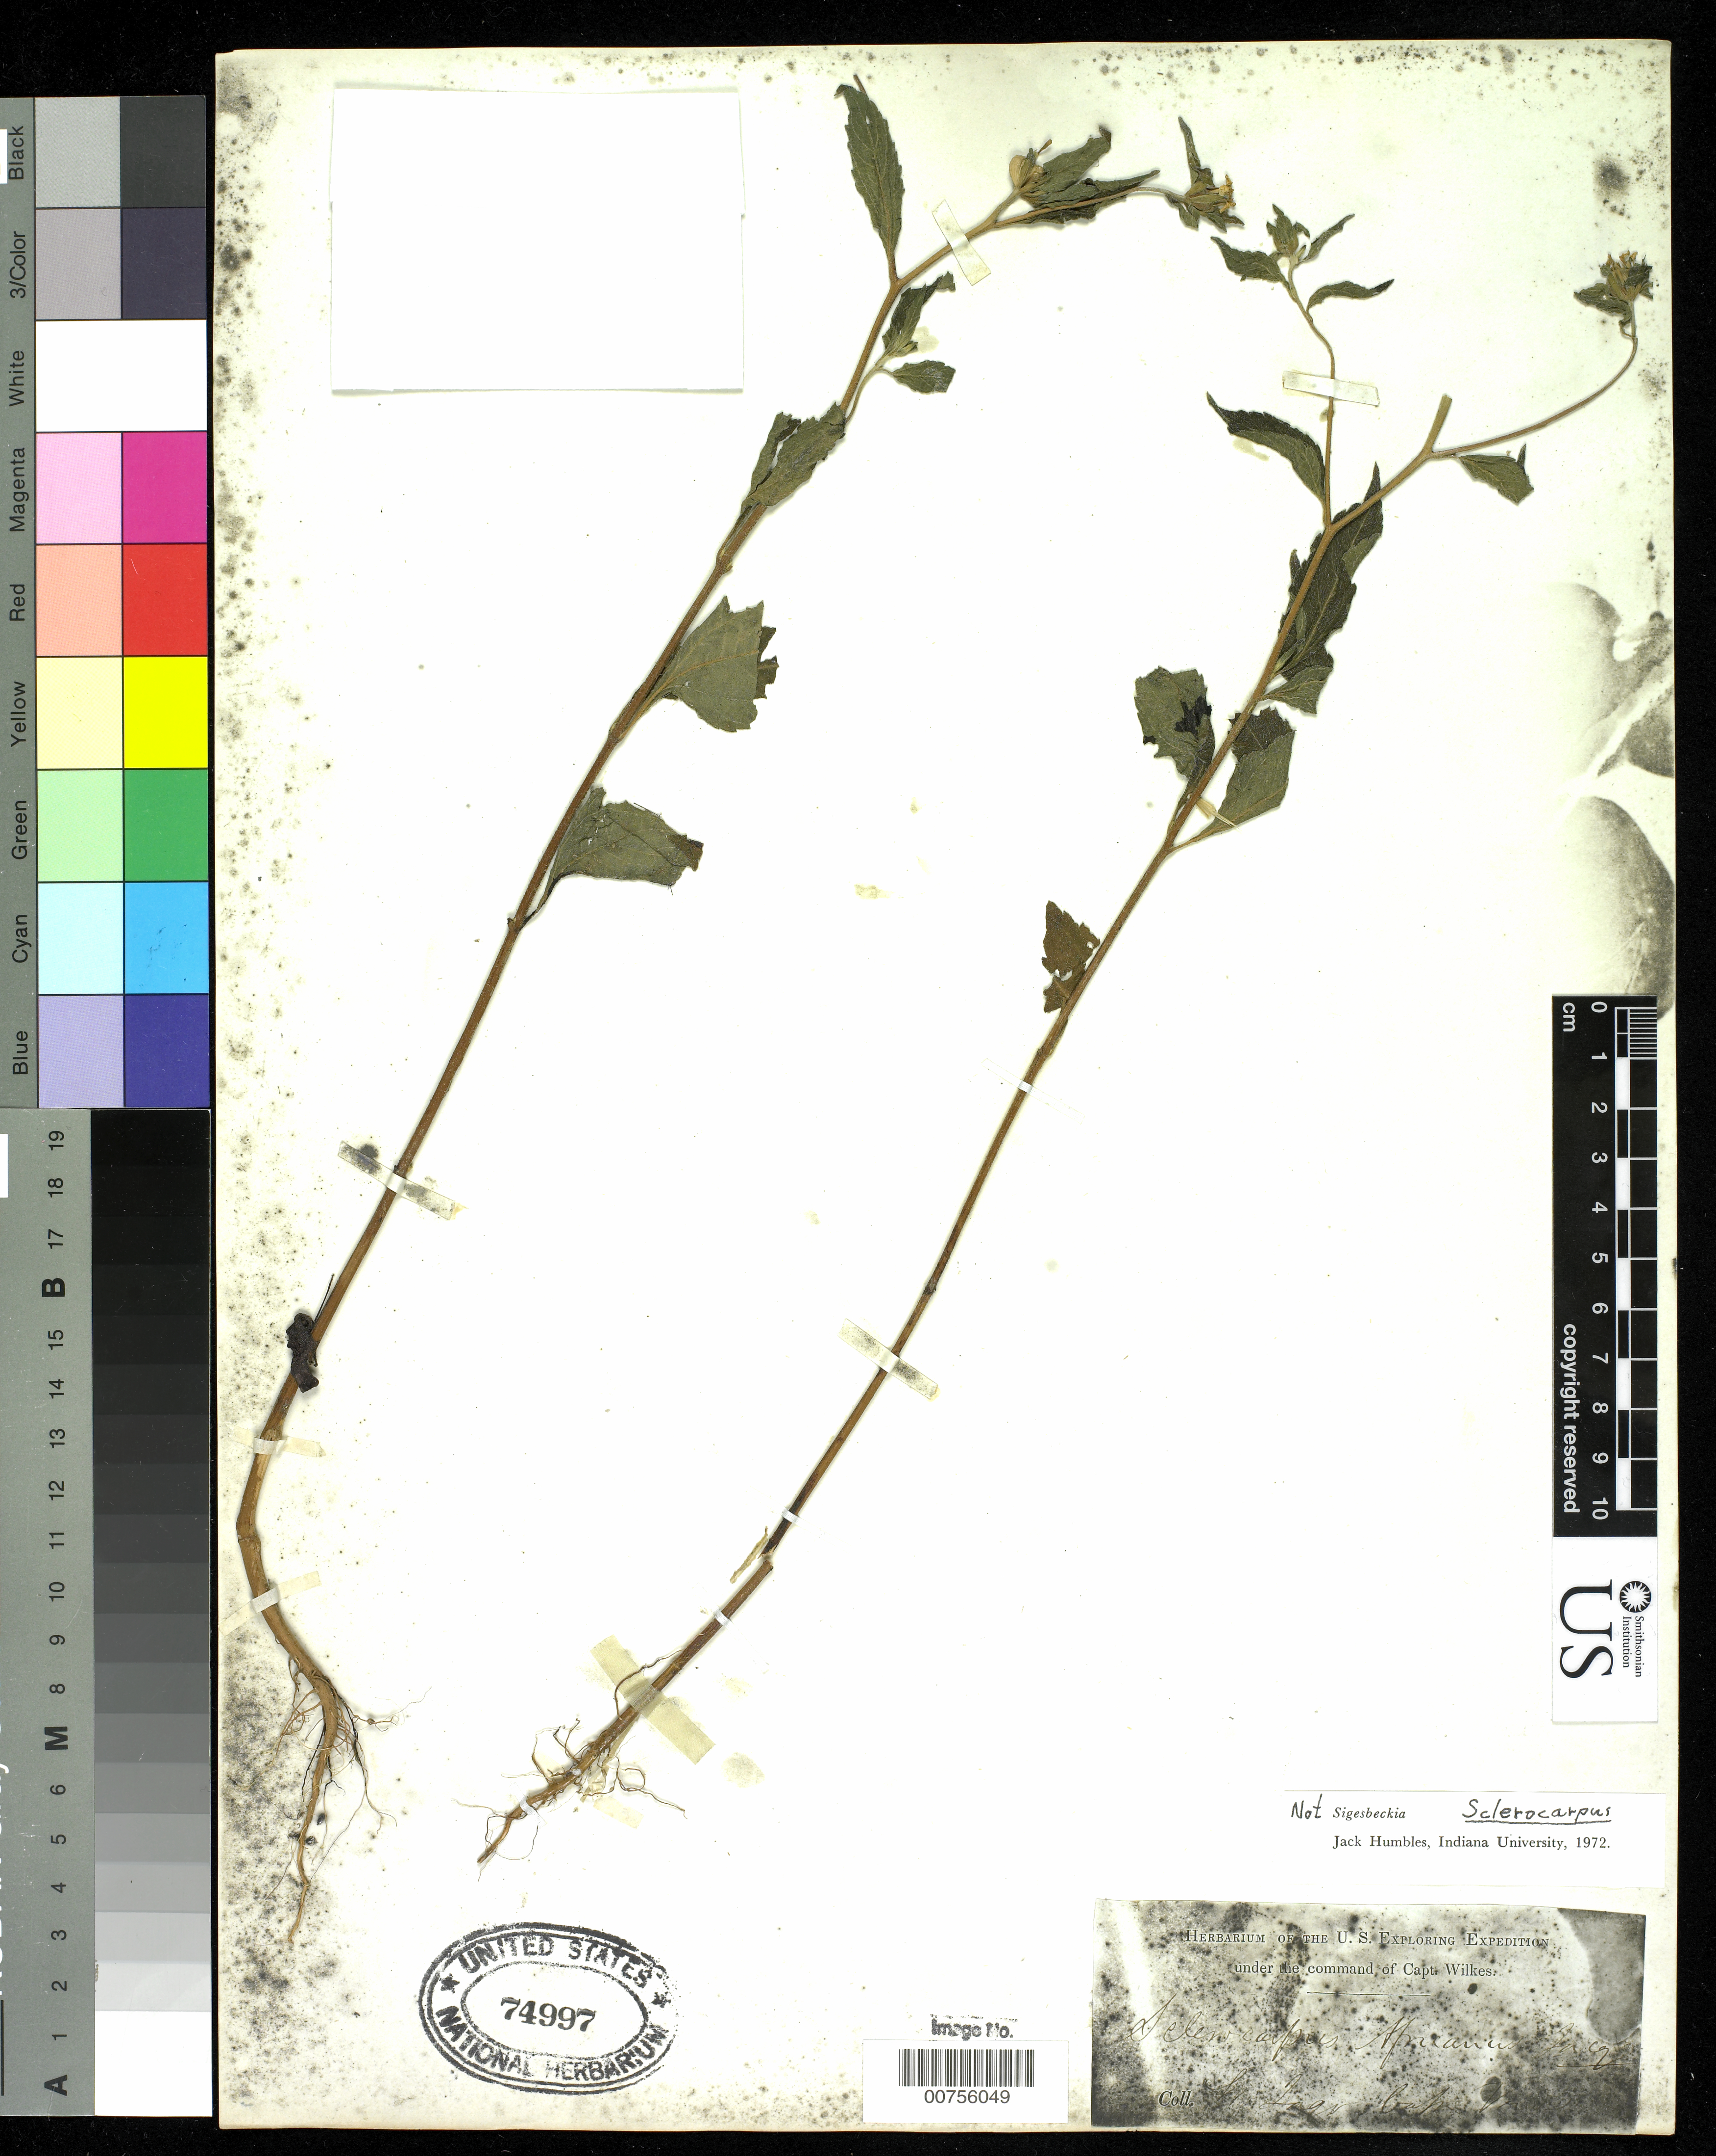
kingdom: Plantae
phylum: Tracheophyta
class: Magnoliopsida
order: Asterales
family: Asteraceae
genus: Sclerocarpus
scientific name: Sclerocarpus africanus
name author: Jacq.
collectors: Wilkes Explor. Exped.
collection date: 1838/1842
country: Cape Verde Islands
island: Cape Verde Is.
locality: St. Jago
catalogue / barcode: US 74997